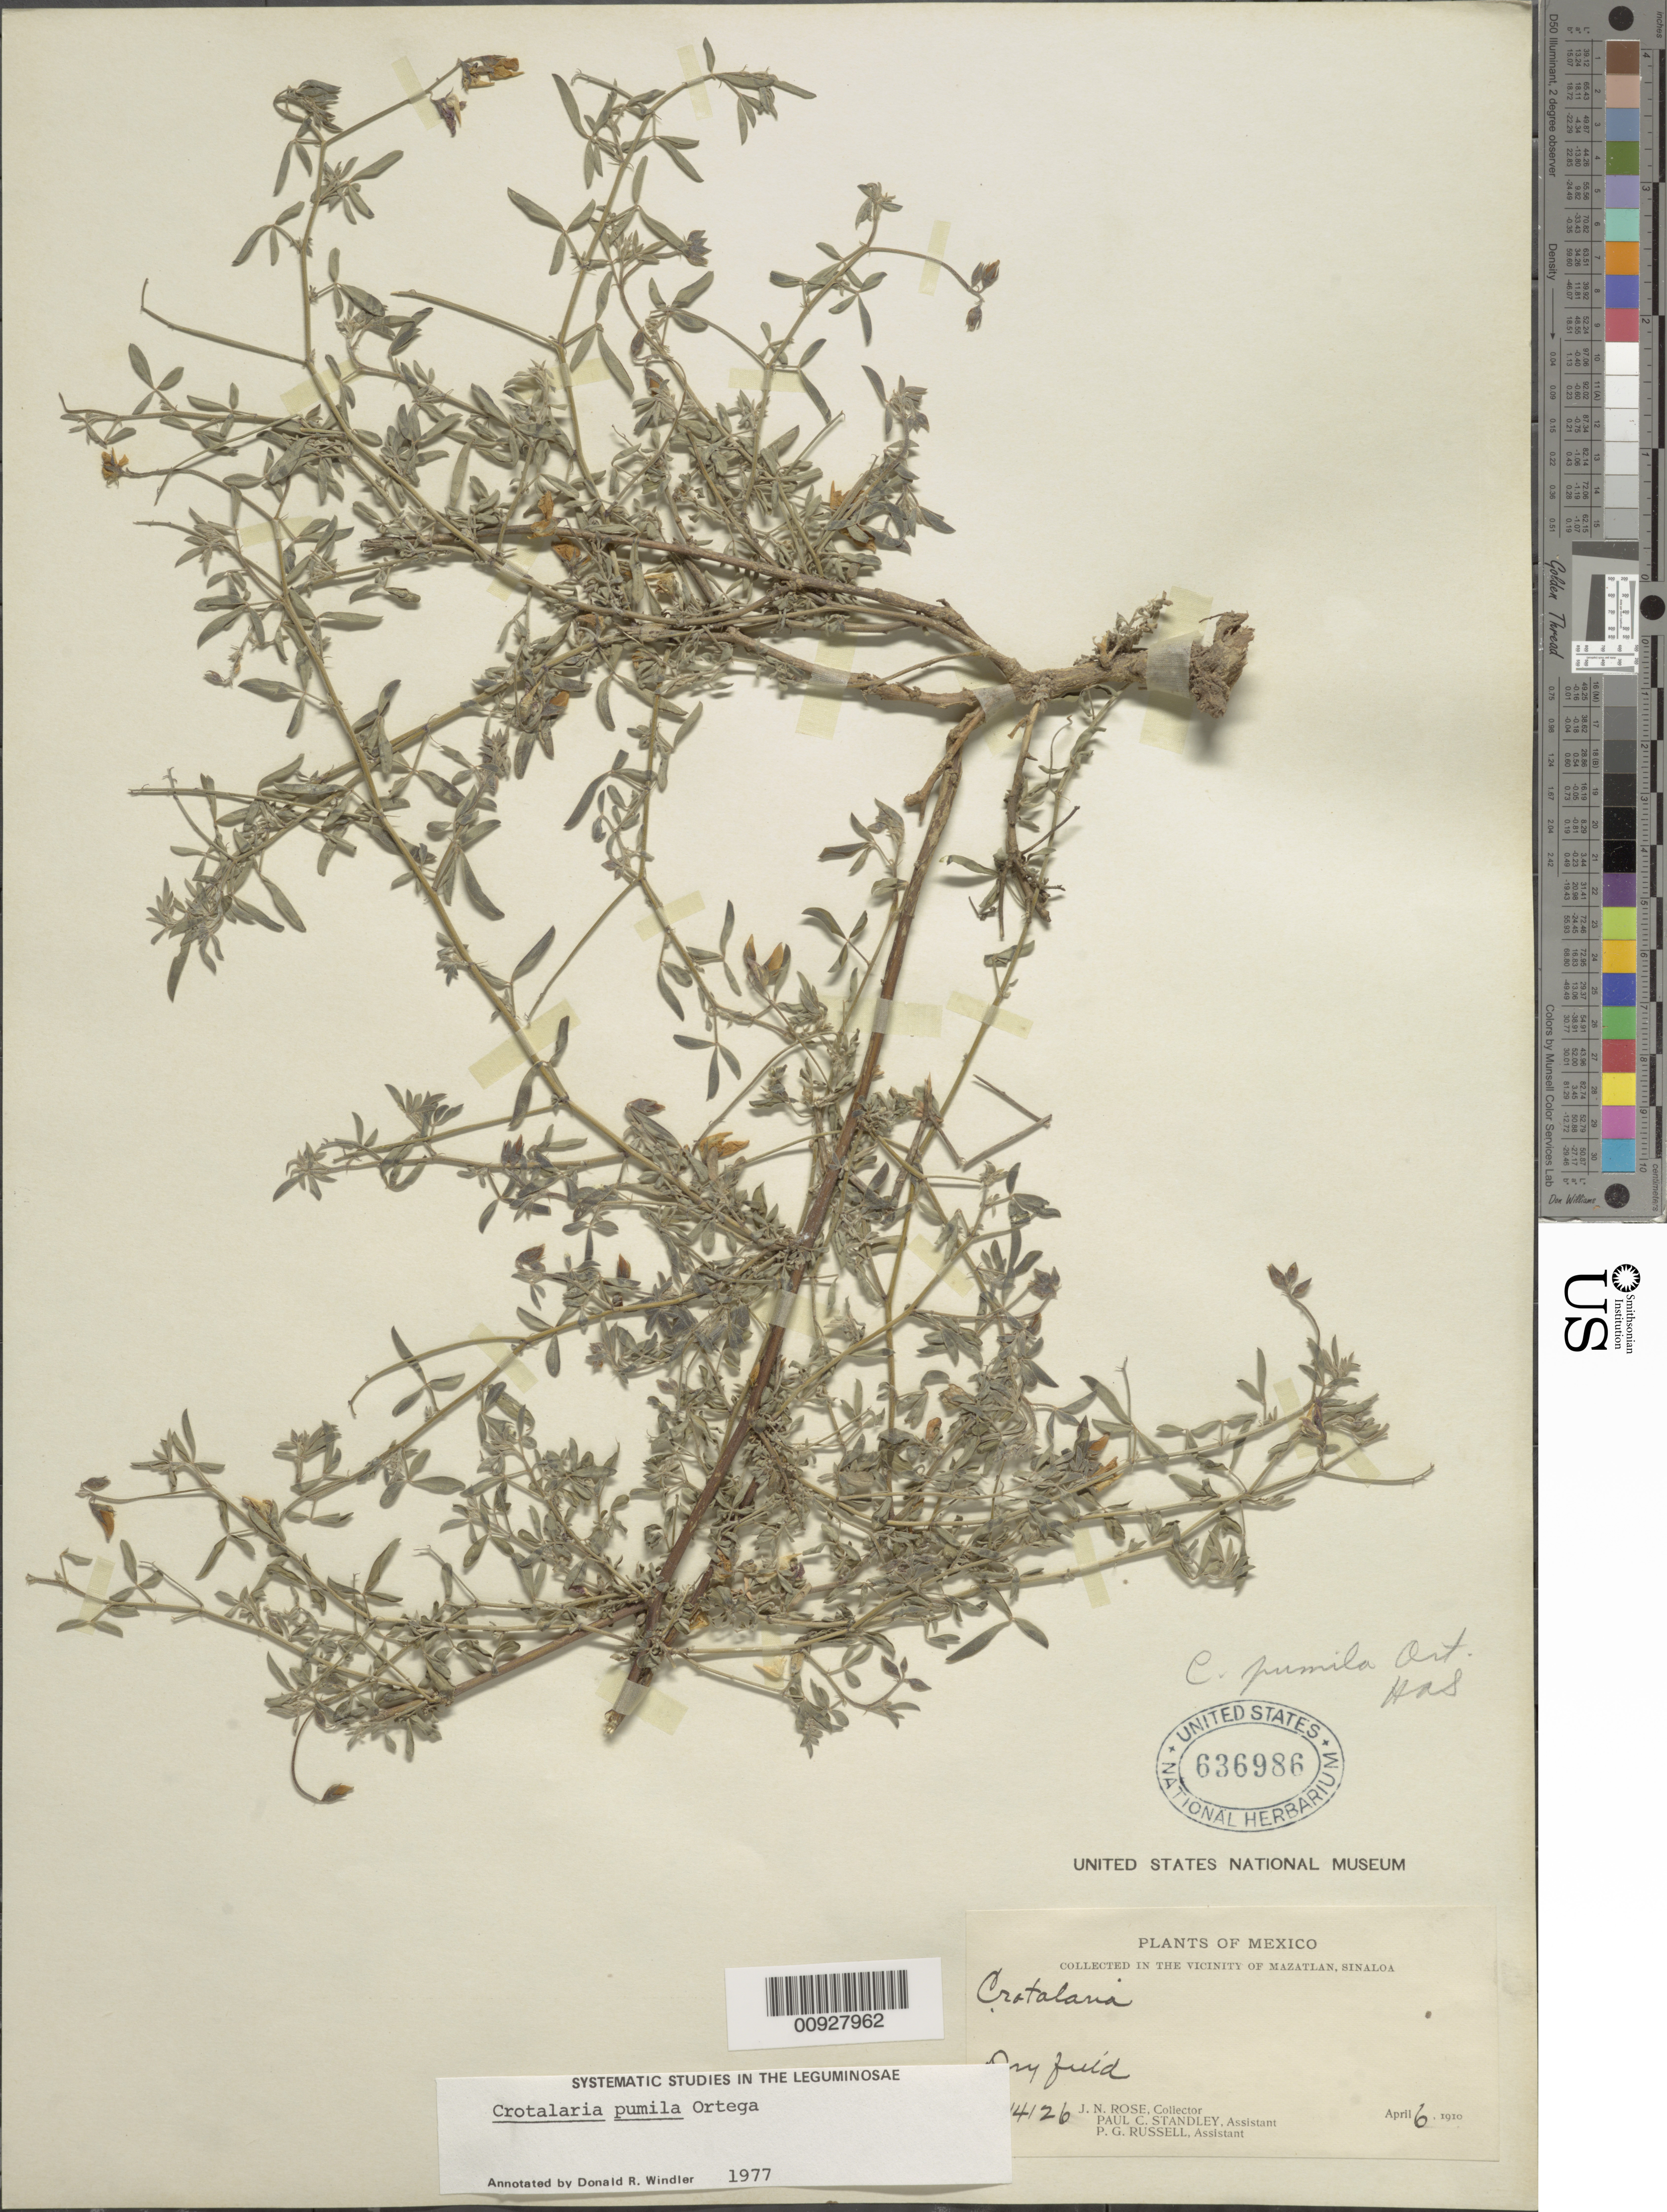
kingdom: Plantae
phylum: Tracheophyta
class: Magnoliopsida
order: Fabales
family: Fabaceae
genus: Crotalaria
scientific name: Crotalaria pumila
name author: Ortega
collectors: J. N. Rose, P. C. Standley & P. G. Russell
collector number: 14126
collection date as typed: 06 Apr 1910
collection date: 1910-04-06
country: Mexico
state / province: Sinaloa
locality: In the vicinity of Mazatlán, Sinaloa.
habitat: Dry field.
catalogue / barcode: US 636986